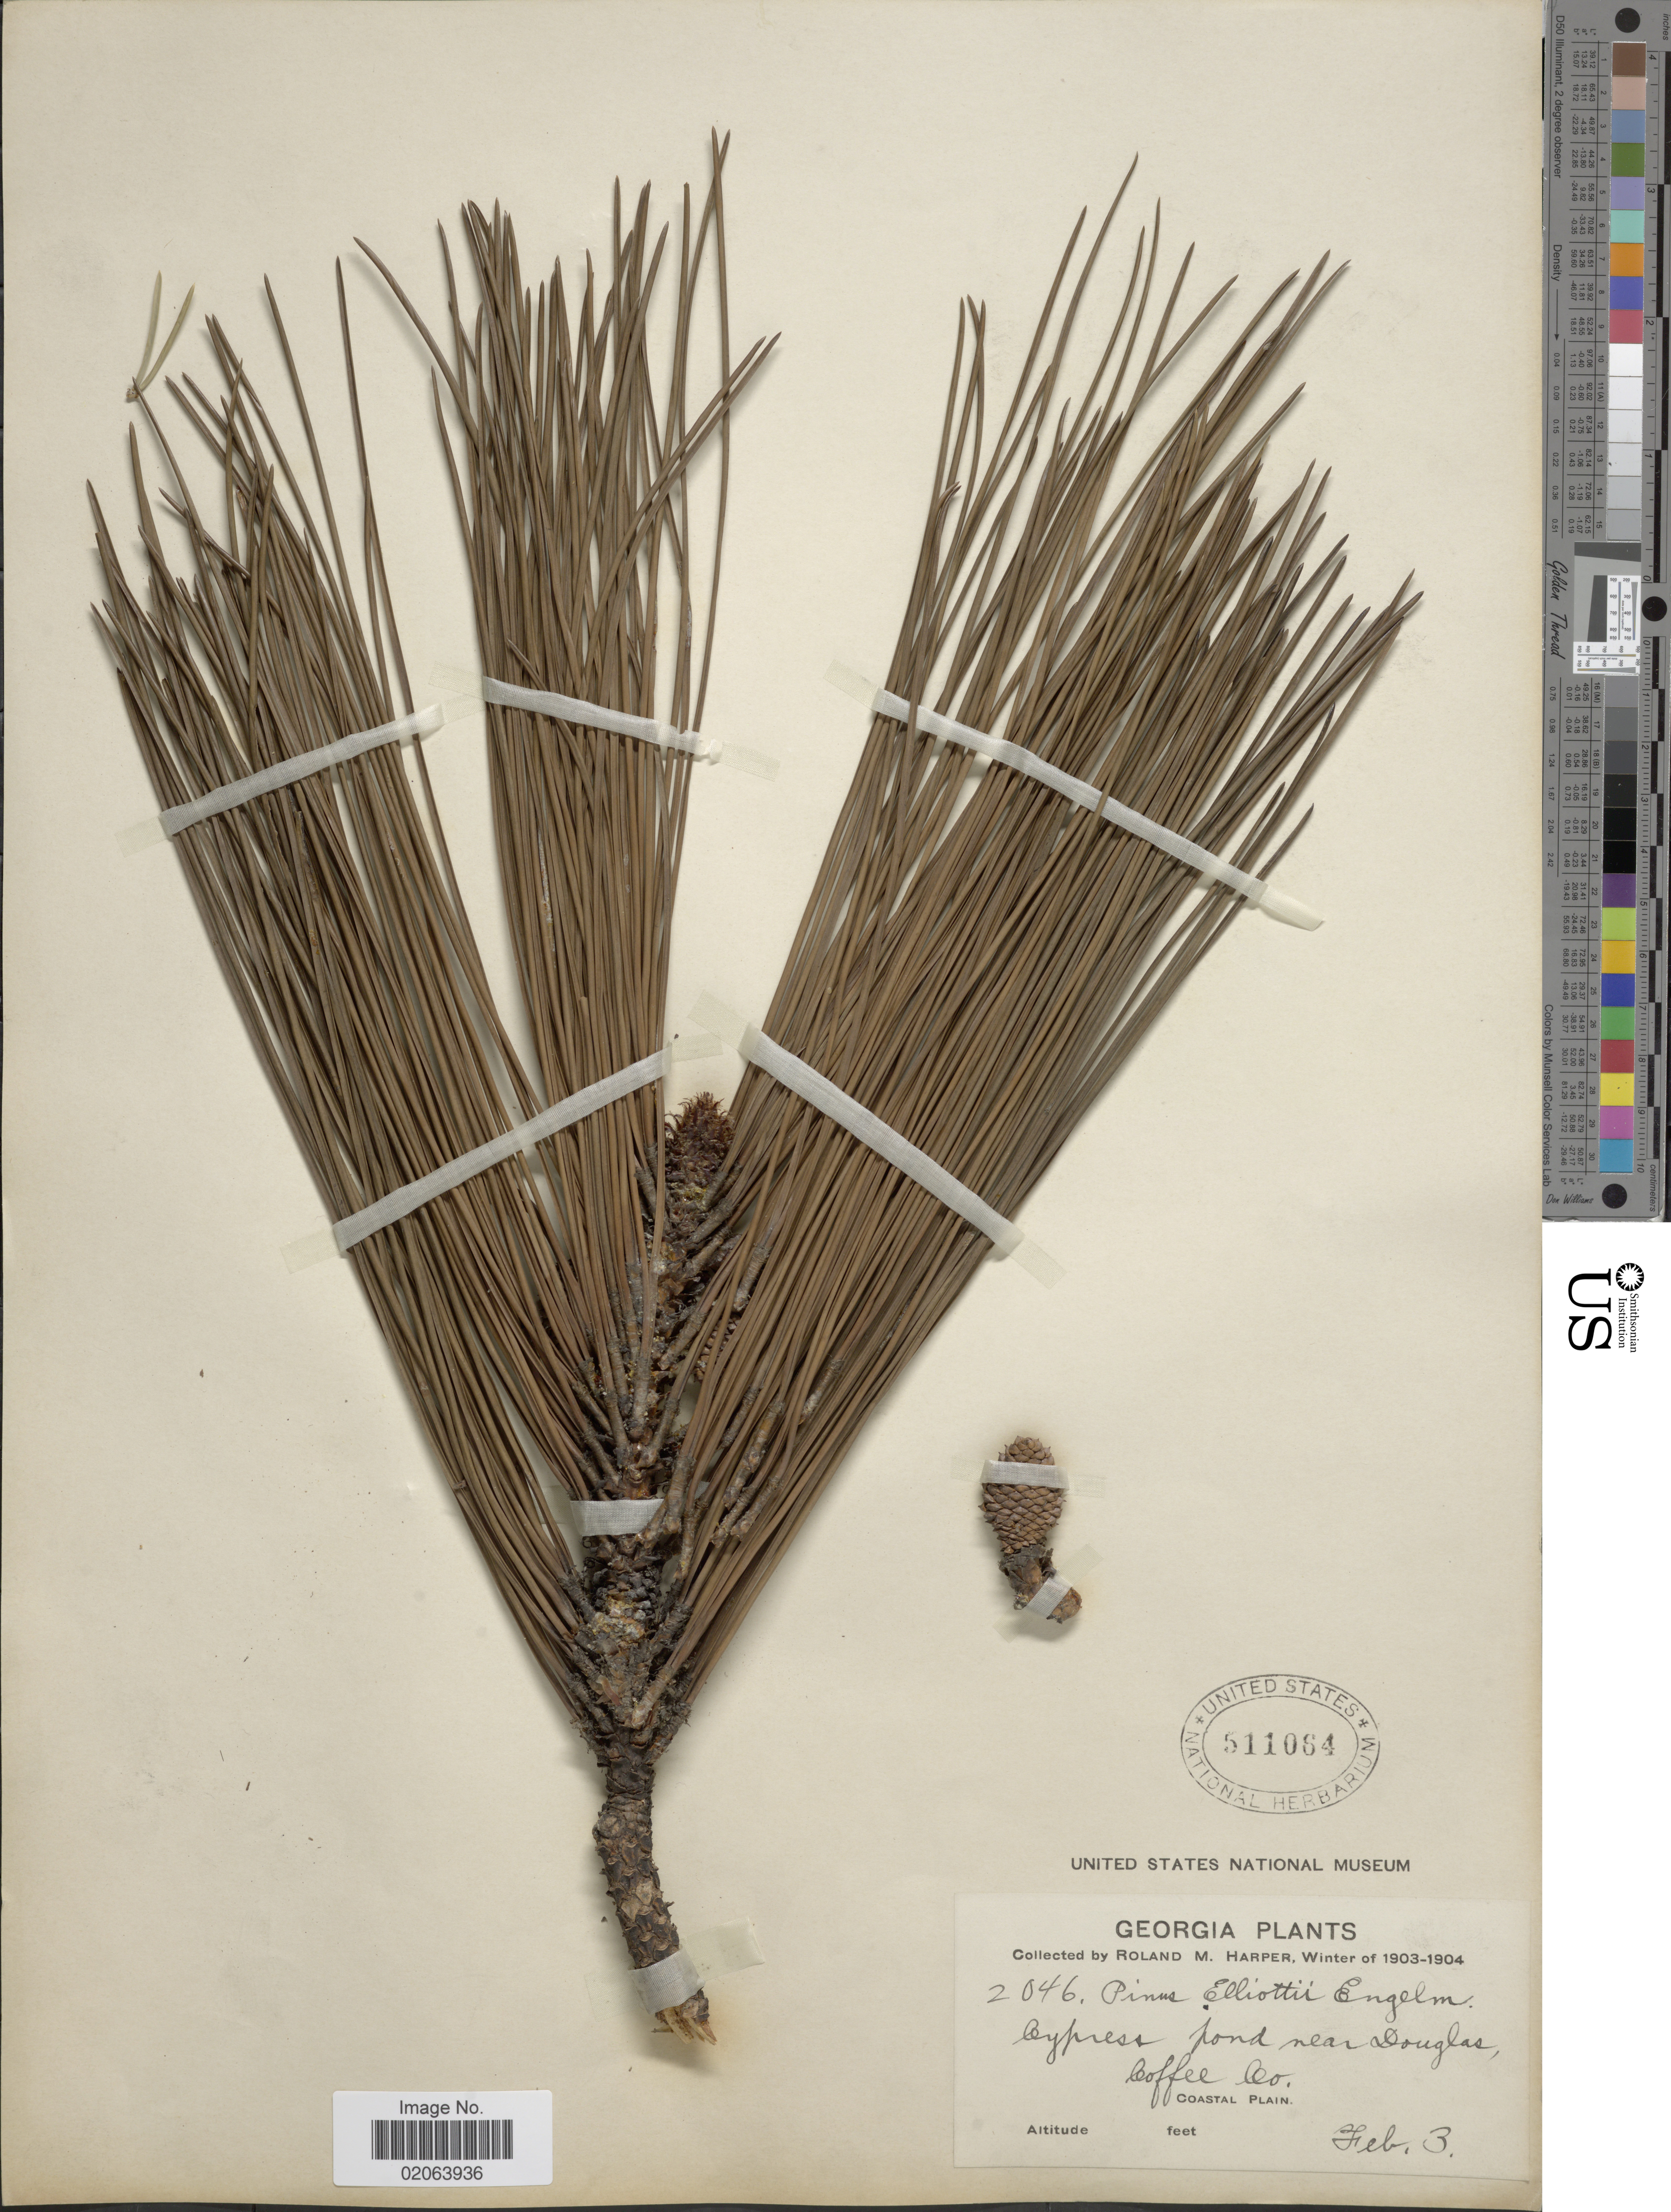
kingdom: Plantae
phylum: Tracheophyta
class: Pinopsida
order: Pinales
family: Pinaceae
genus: Pinus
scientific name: Pinus elliottii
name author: Engelm.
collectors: R. M. Harper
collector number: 2046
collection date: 1903-02-03/1904-02-03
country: United States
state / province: Georgia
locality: Near Douglas, Coffee Co.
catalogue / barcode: US 511064